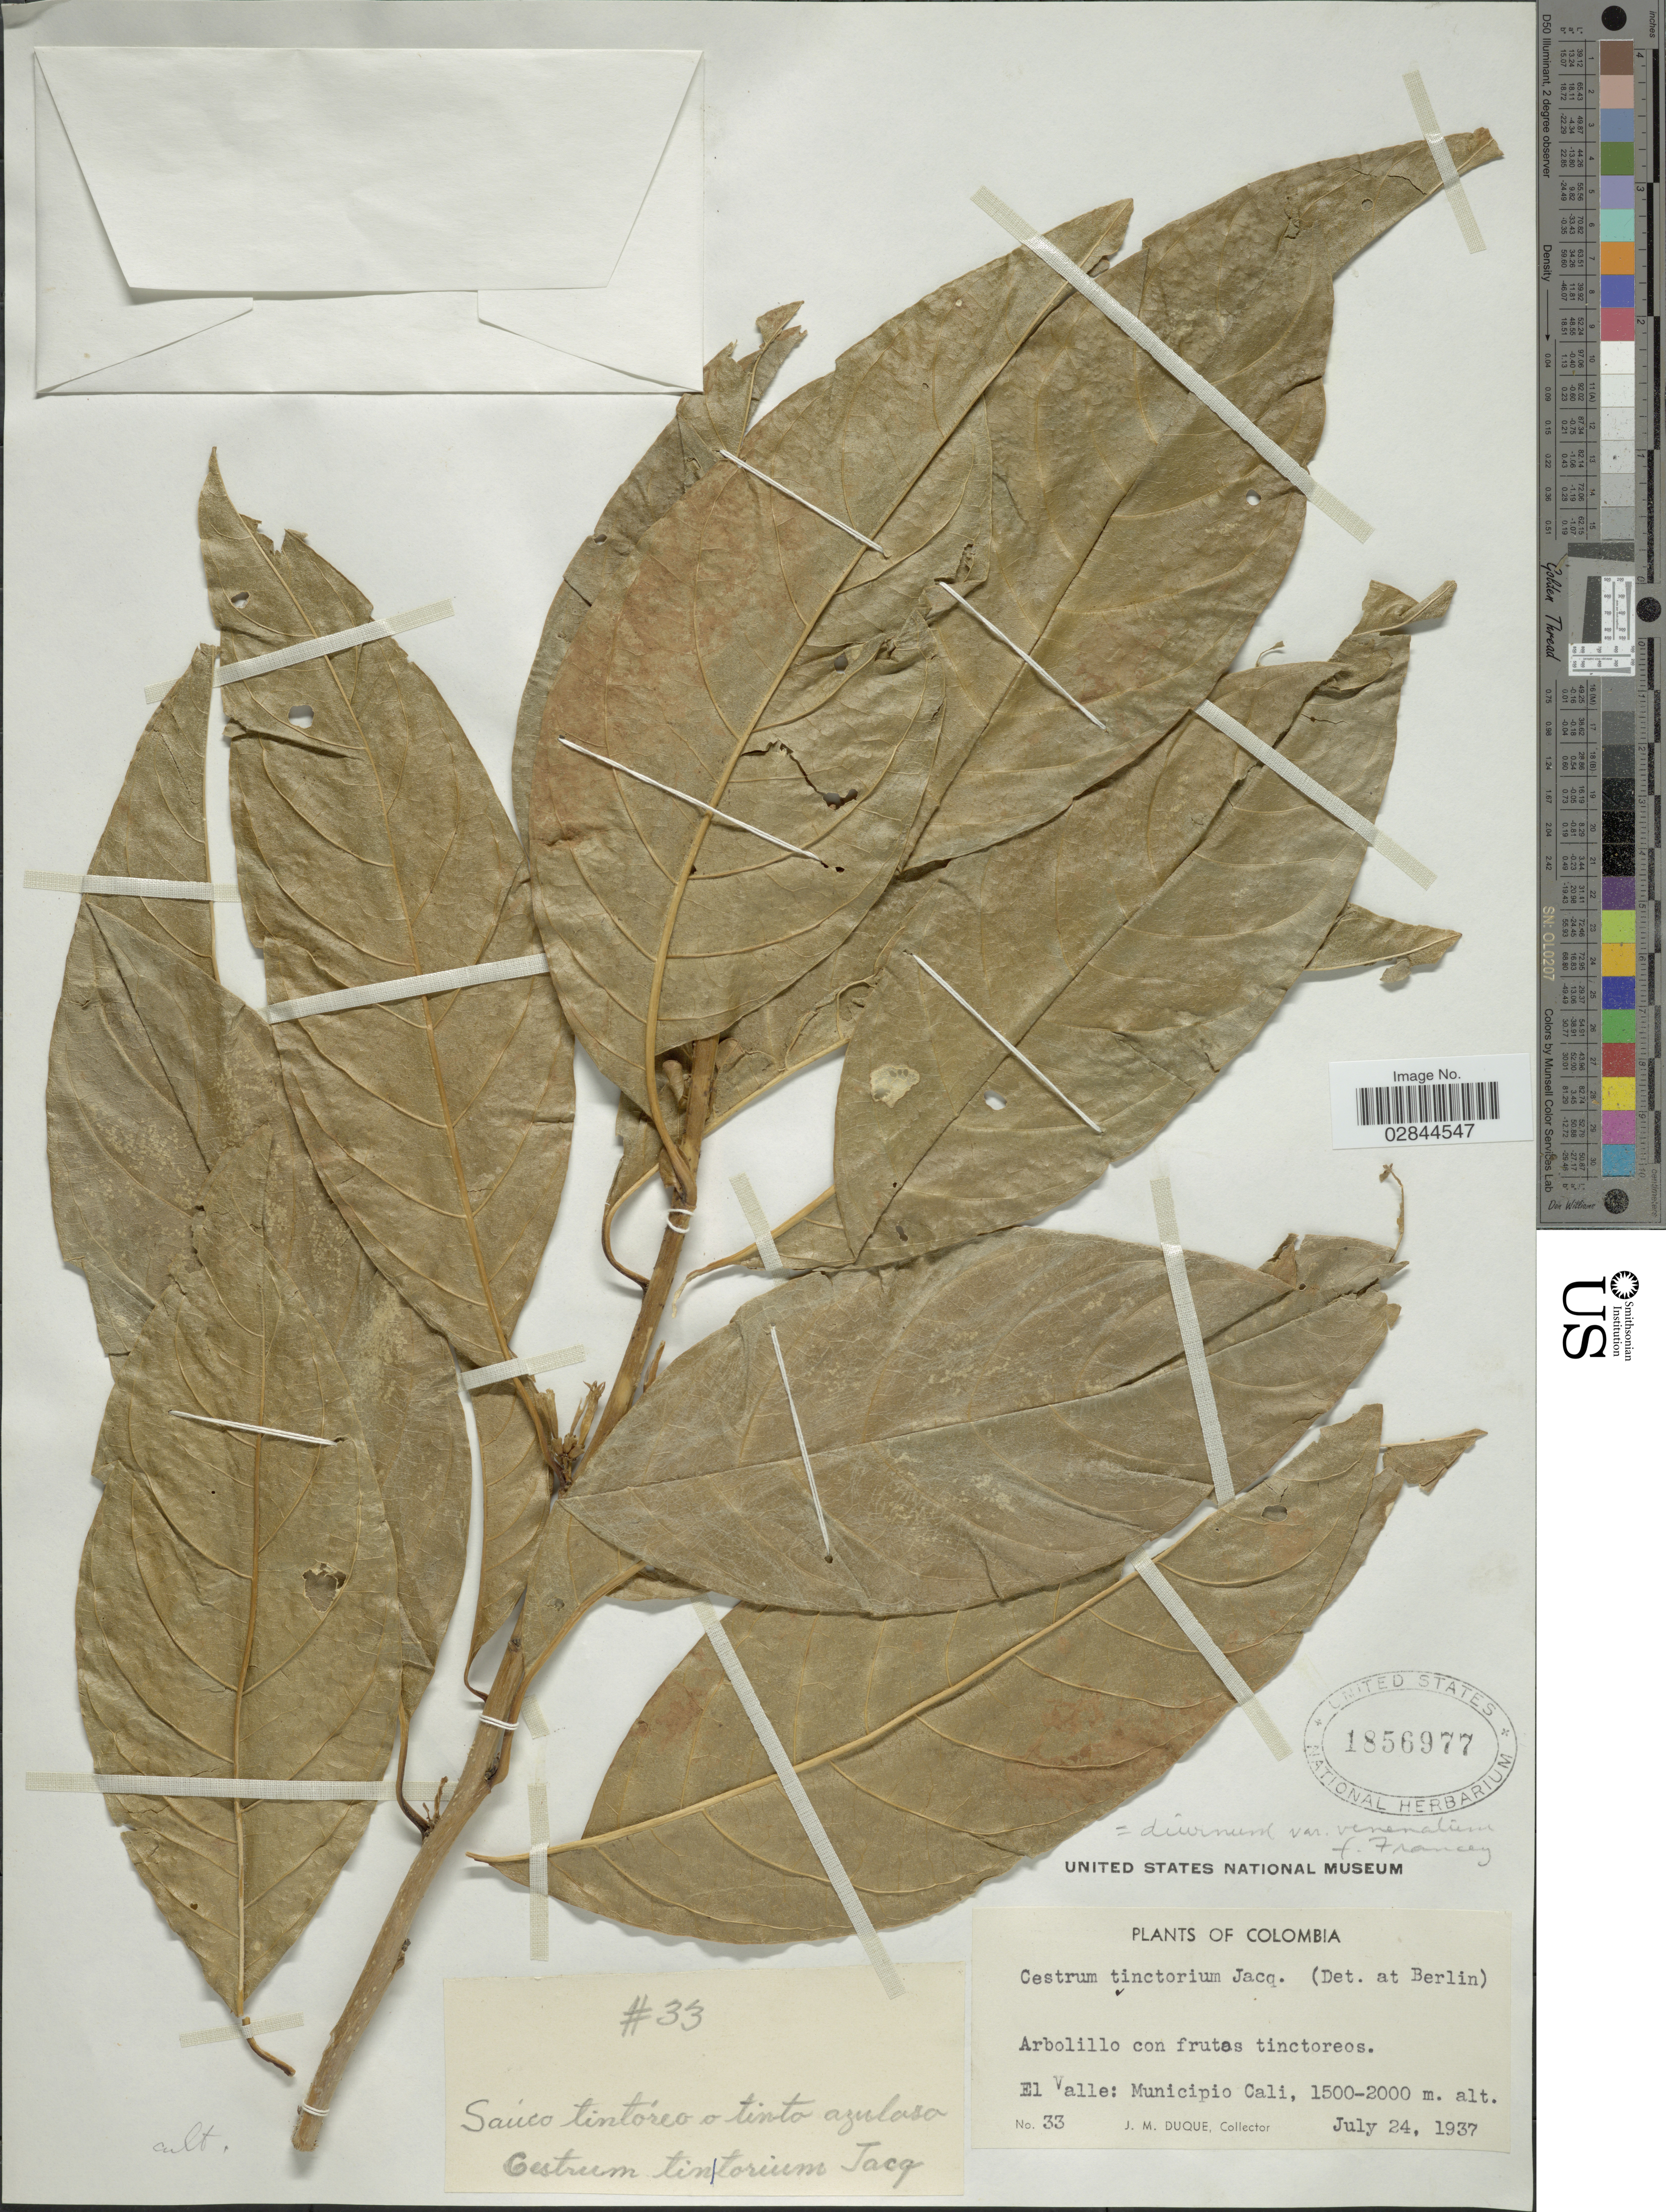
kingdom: Plantae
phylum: Tracheophyta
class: Magnoliopsida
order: Solanales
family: Solanaceae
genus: Cestrum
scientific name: Cestrum diurnum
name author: L.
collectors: J. Duque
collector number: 33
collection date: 1937-07-24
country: Colombia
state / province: Valle del Cauca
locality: El Valle: Municipio Cali.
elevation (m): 1500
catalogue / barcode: US 1856977